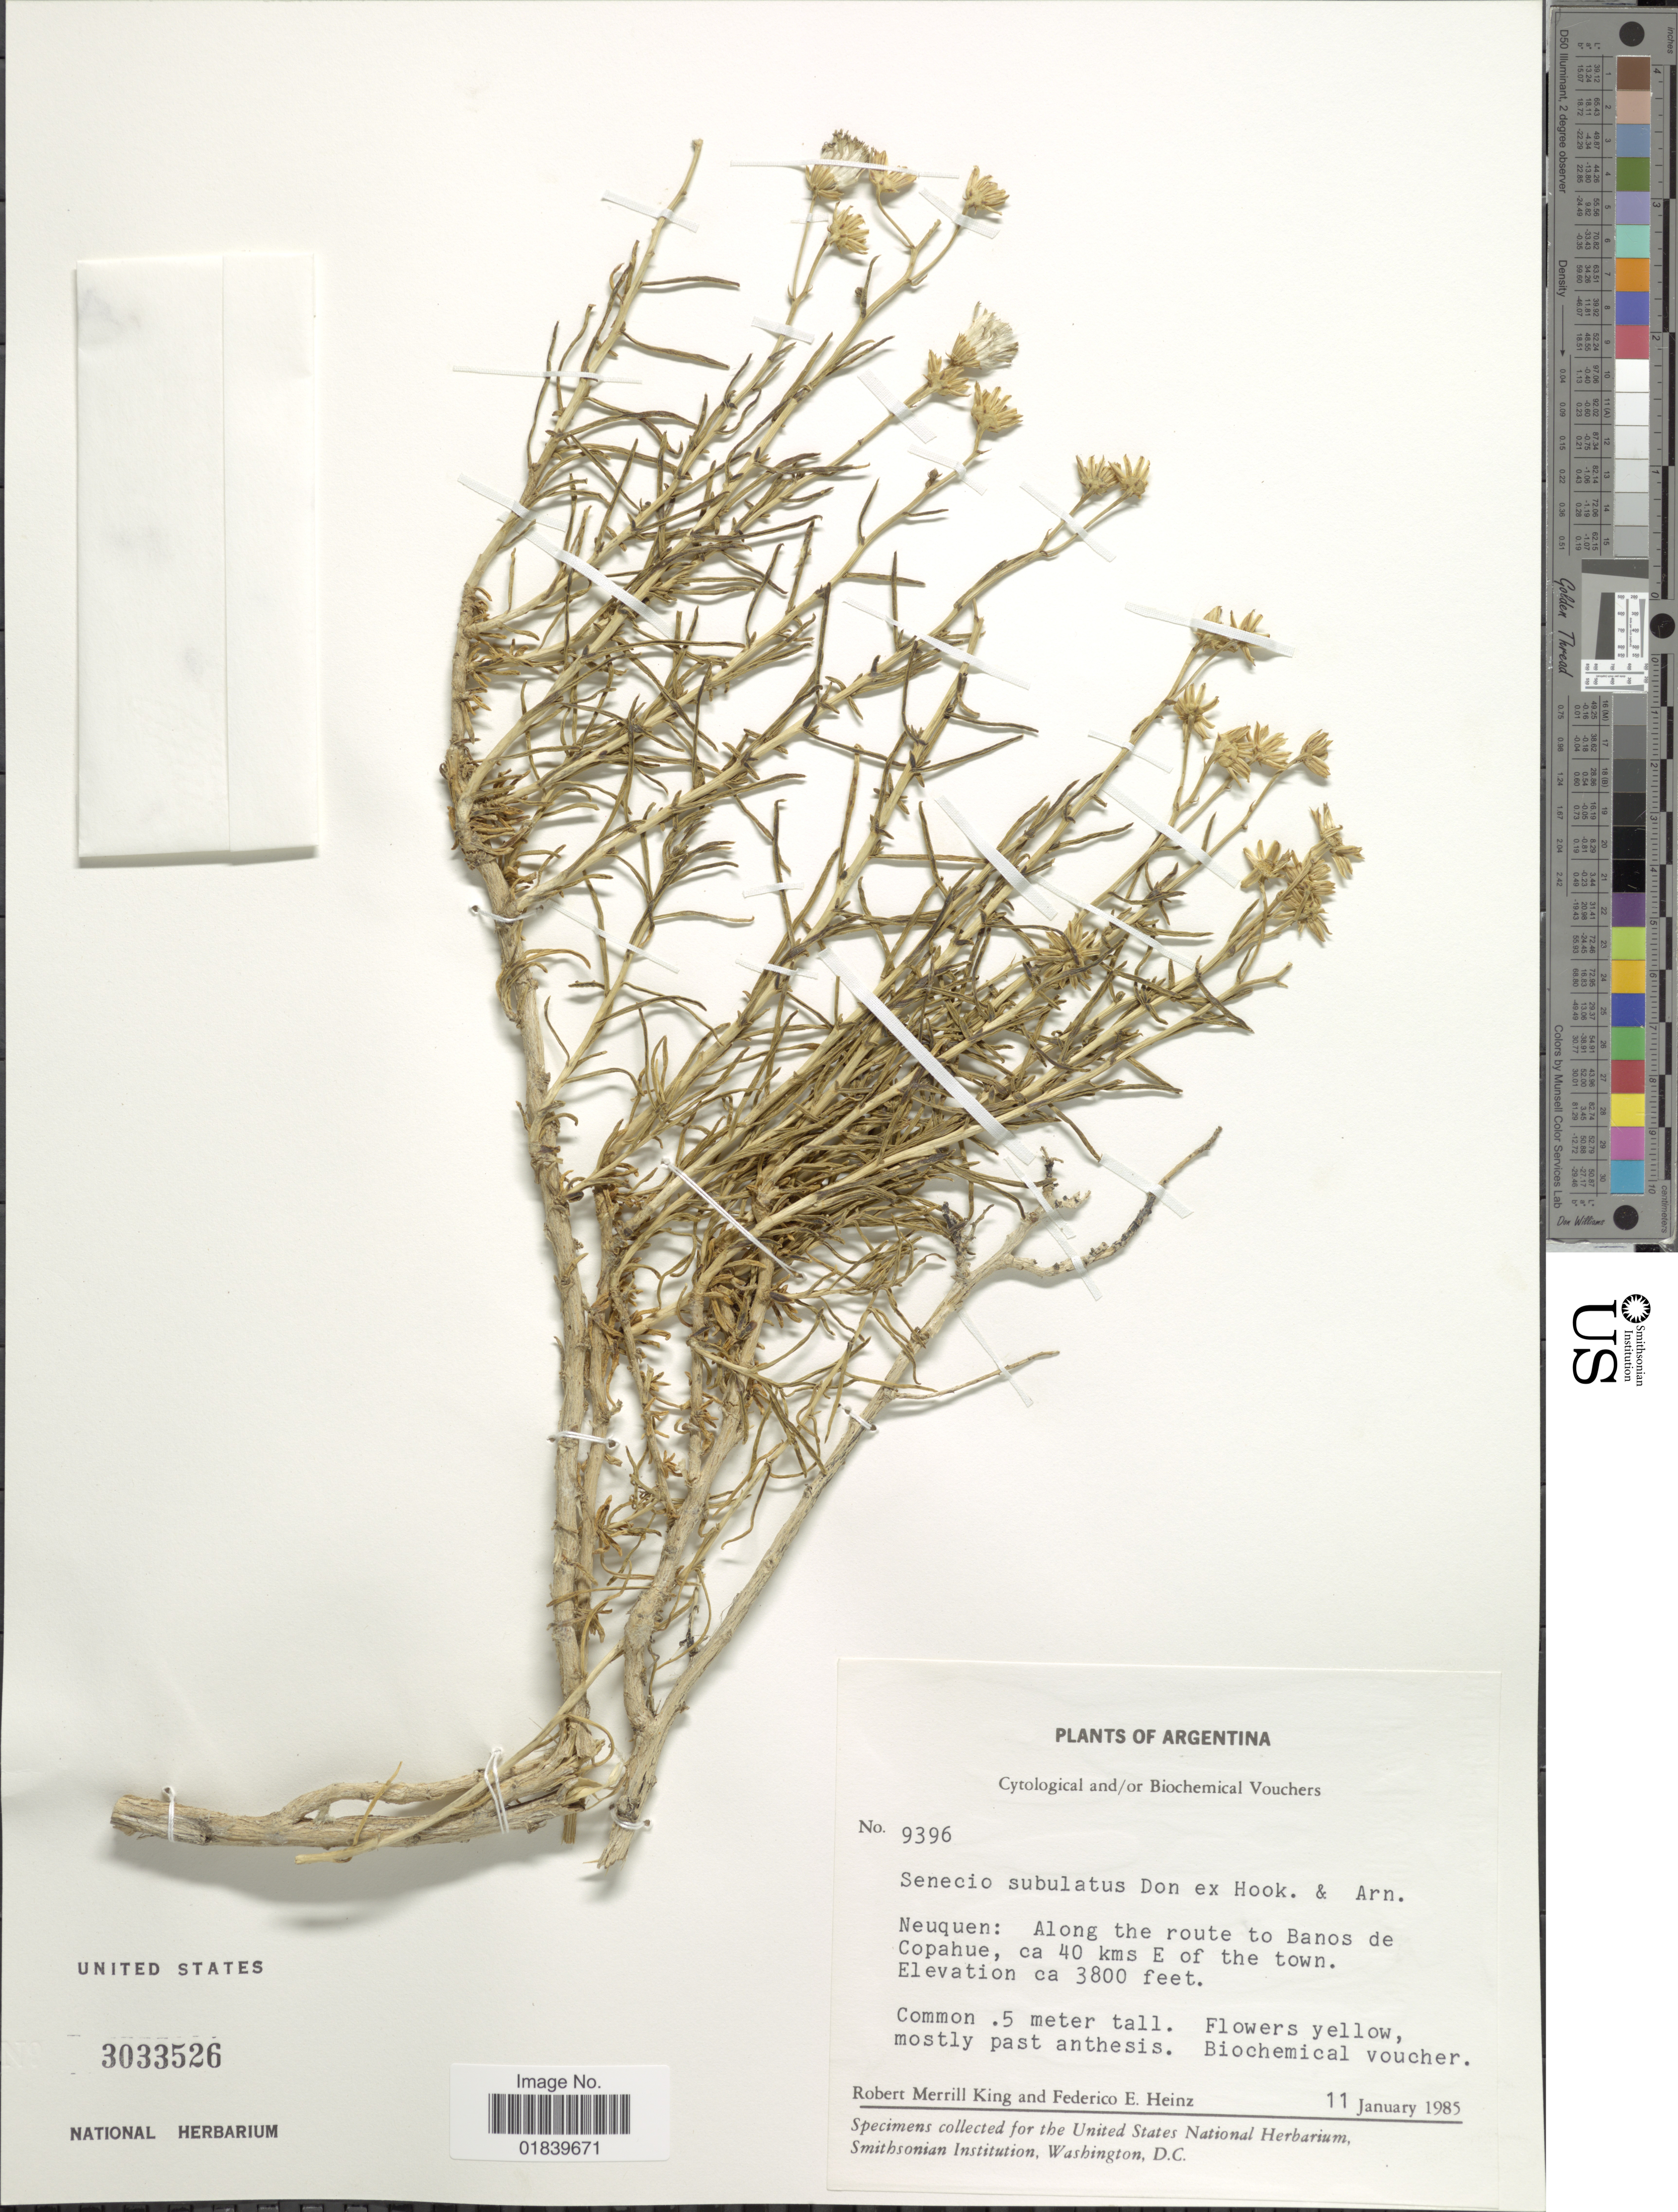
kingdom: Plantae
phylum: Tracheophyta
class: Magnoliopsida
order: Asterales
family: Asteraceae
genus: Senecio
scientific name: Senecio subulatus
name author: D. Don ex Hook. & Arn.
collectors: R. M. King & F. Heinz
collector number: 9396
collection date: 1985-01-11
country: Argentina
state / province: Neuquen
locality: Neuquen: Along the route to Banos de Copahue, ca. 40 kms E of the town.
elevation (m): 1158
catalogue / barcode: US 3033526